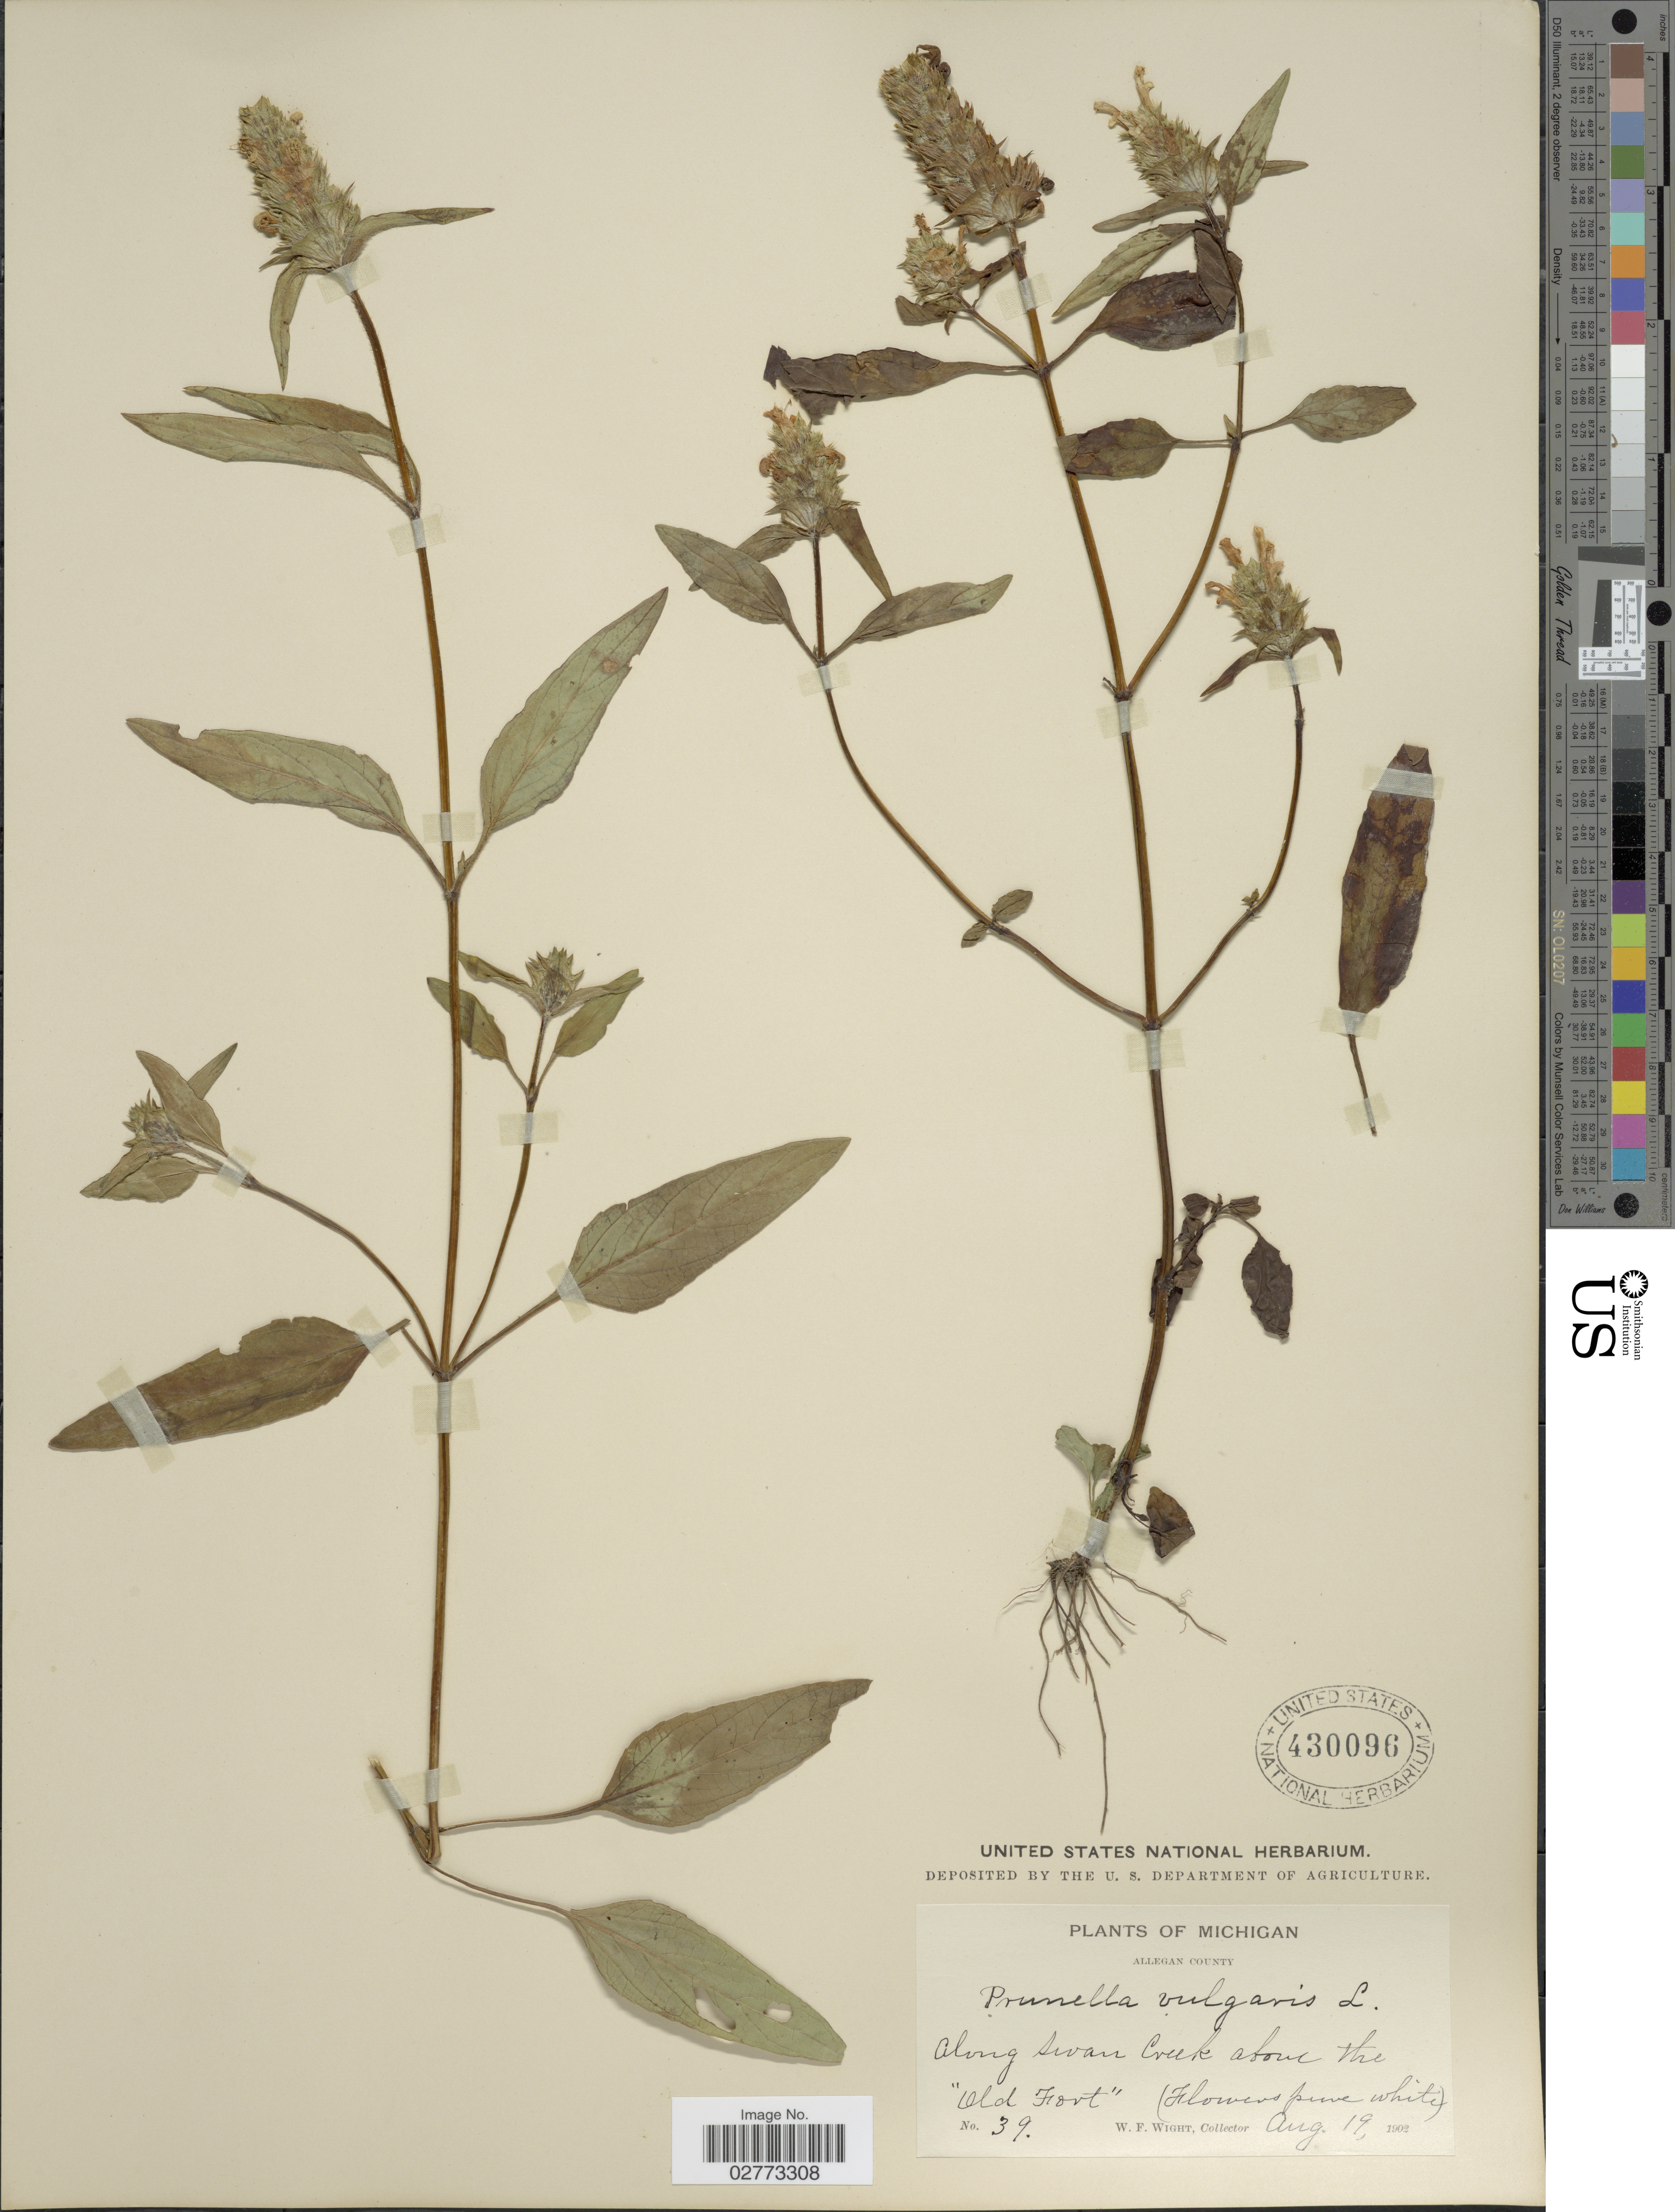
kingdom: Plantae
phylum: Tracheophyta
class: Magnoliopsida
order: Lamiales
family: Lamiaceae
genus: Prunella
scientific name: Prunella vulgaris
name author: L.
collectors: W. Wight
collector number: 39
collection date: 1902-08-19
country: United States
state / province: Michigan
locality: Allegan County. Along Swan Creek above the "Old Fort".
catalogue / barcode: US 430096